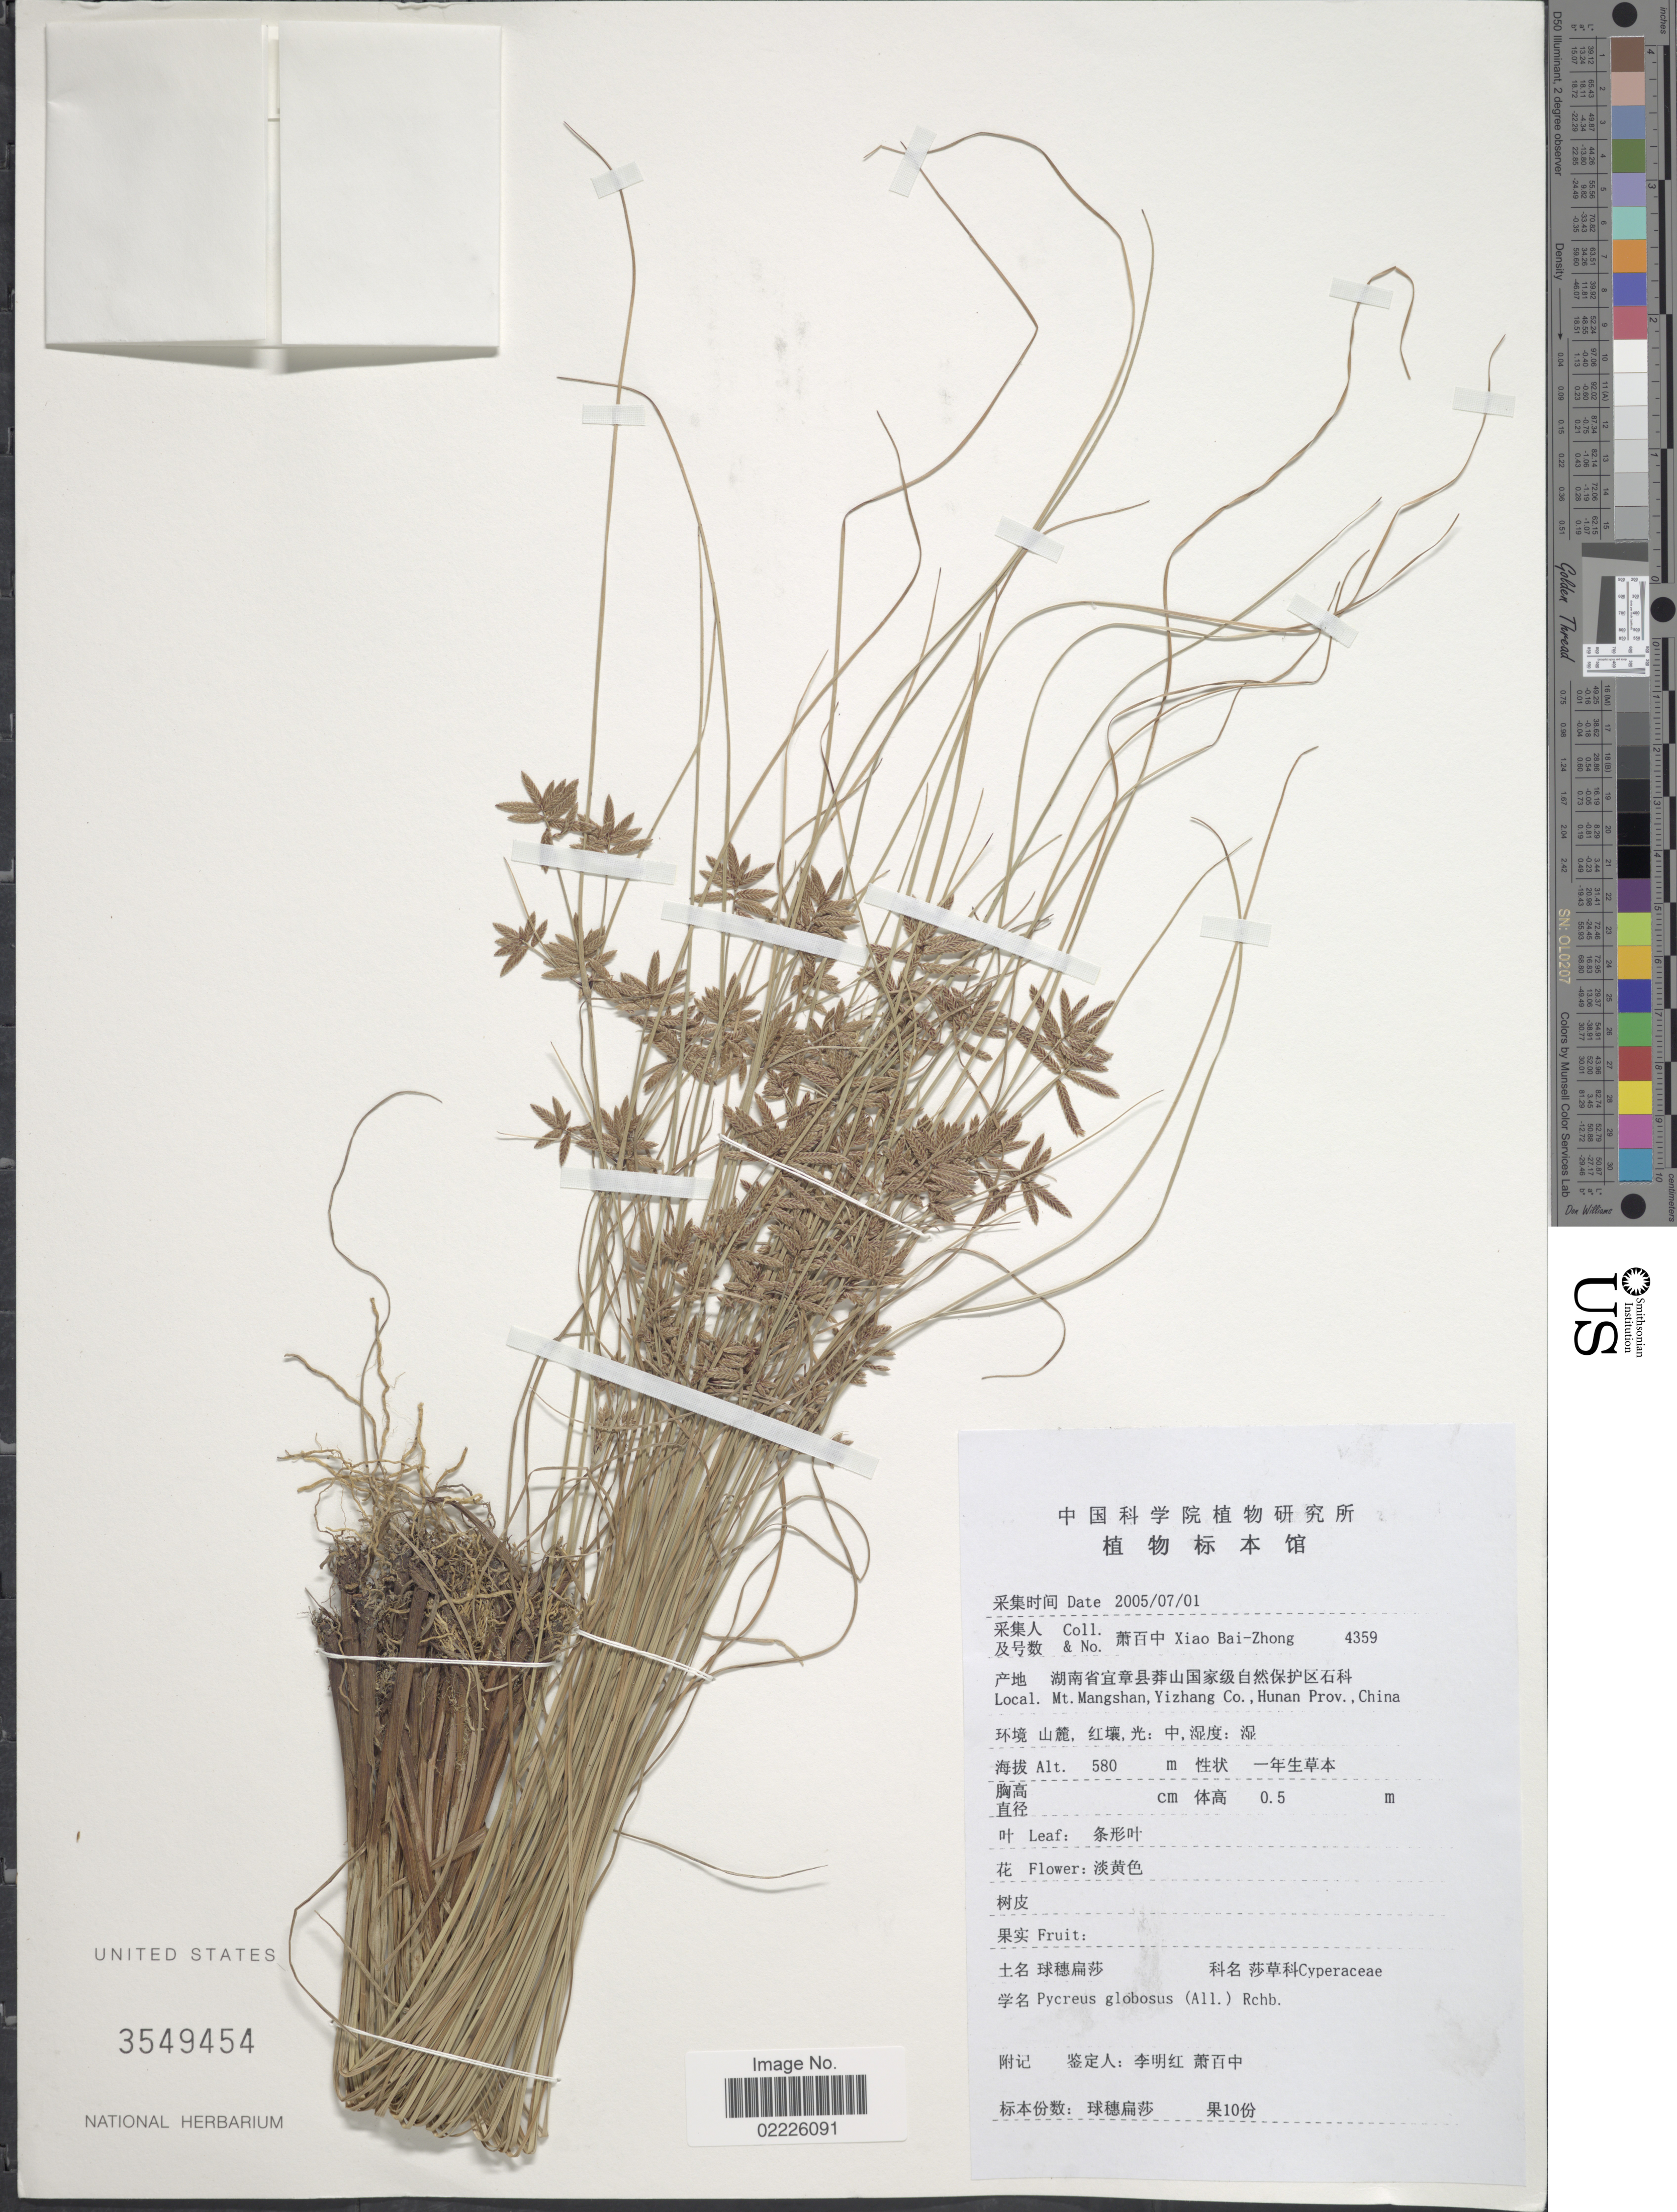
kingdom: Plantae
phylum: Tracheophyta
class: Liliopsida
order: Poales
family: Cyperaceae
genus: Cyperus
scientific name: Cyperus flavidus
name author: Retz.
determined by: Strong, Mark T., (BOT), Smithsonian Institution - National Museum of Natural History (UNITED STATES)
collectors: B. Z. Xiao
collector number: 4359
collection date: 2005-07-01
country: China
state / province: Hunan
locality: Mt. Mangshan, Yizhang Co.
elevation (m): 580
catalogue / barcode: US 3549454